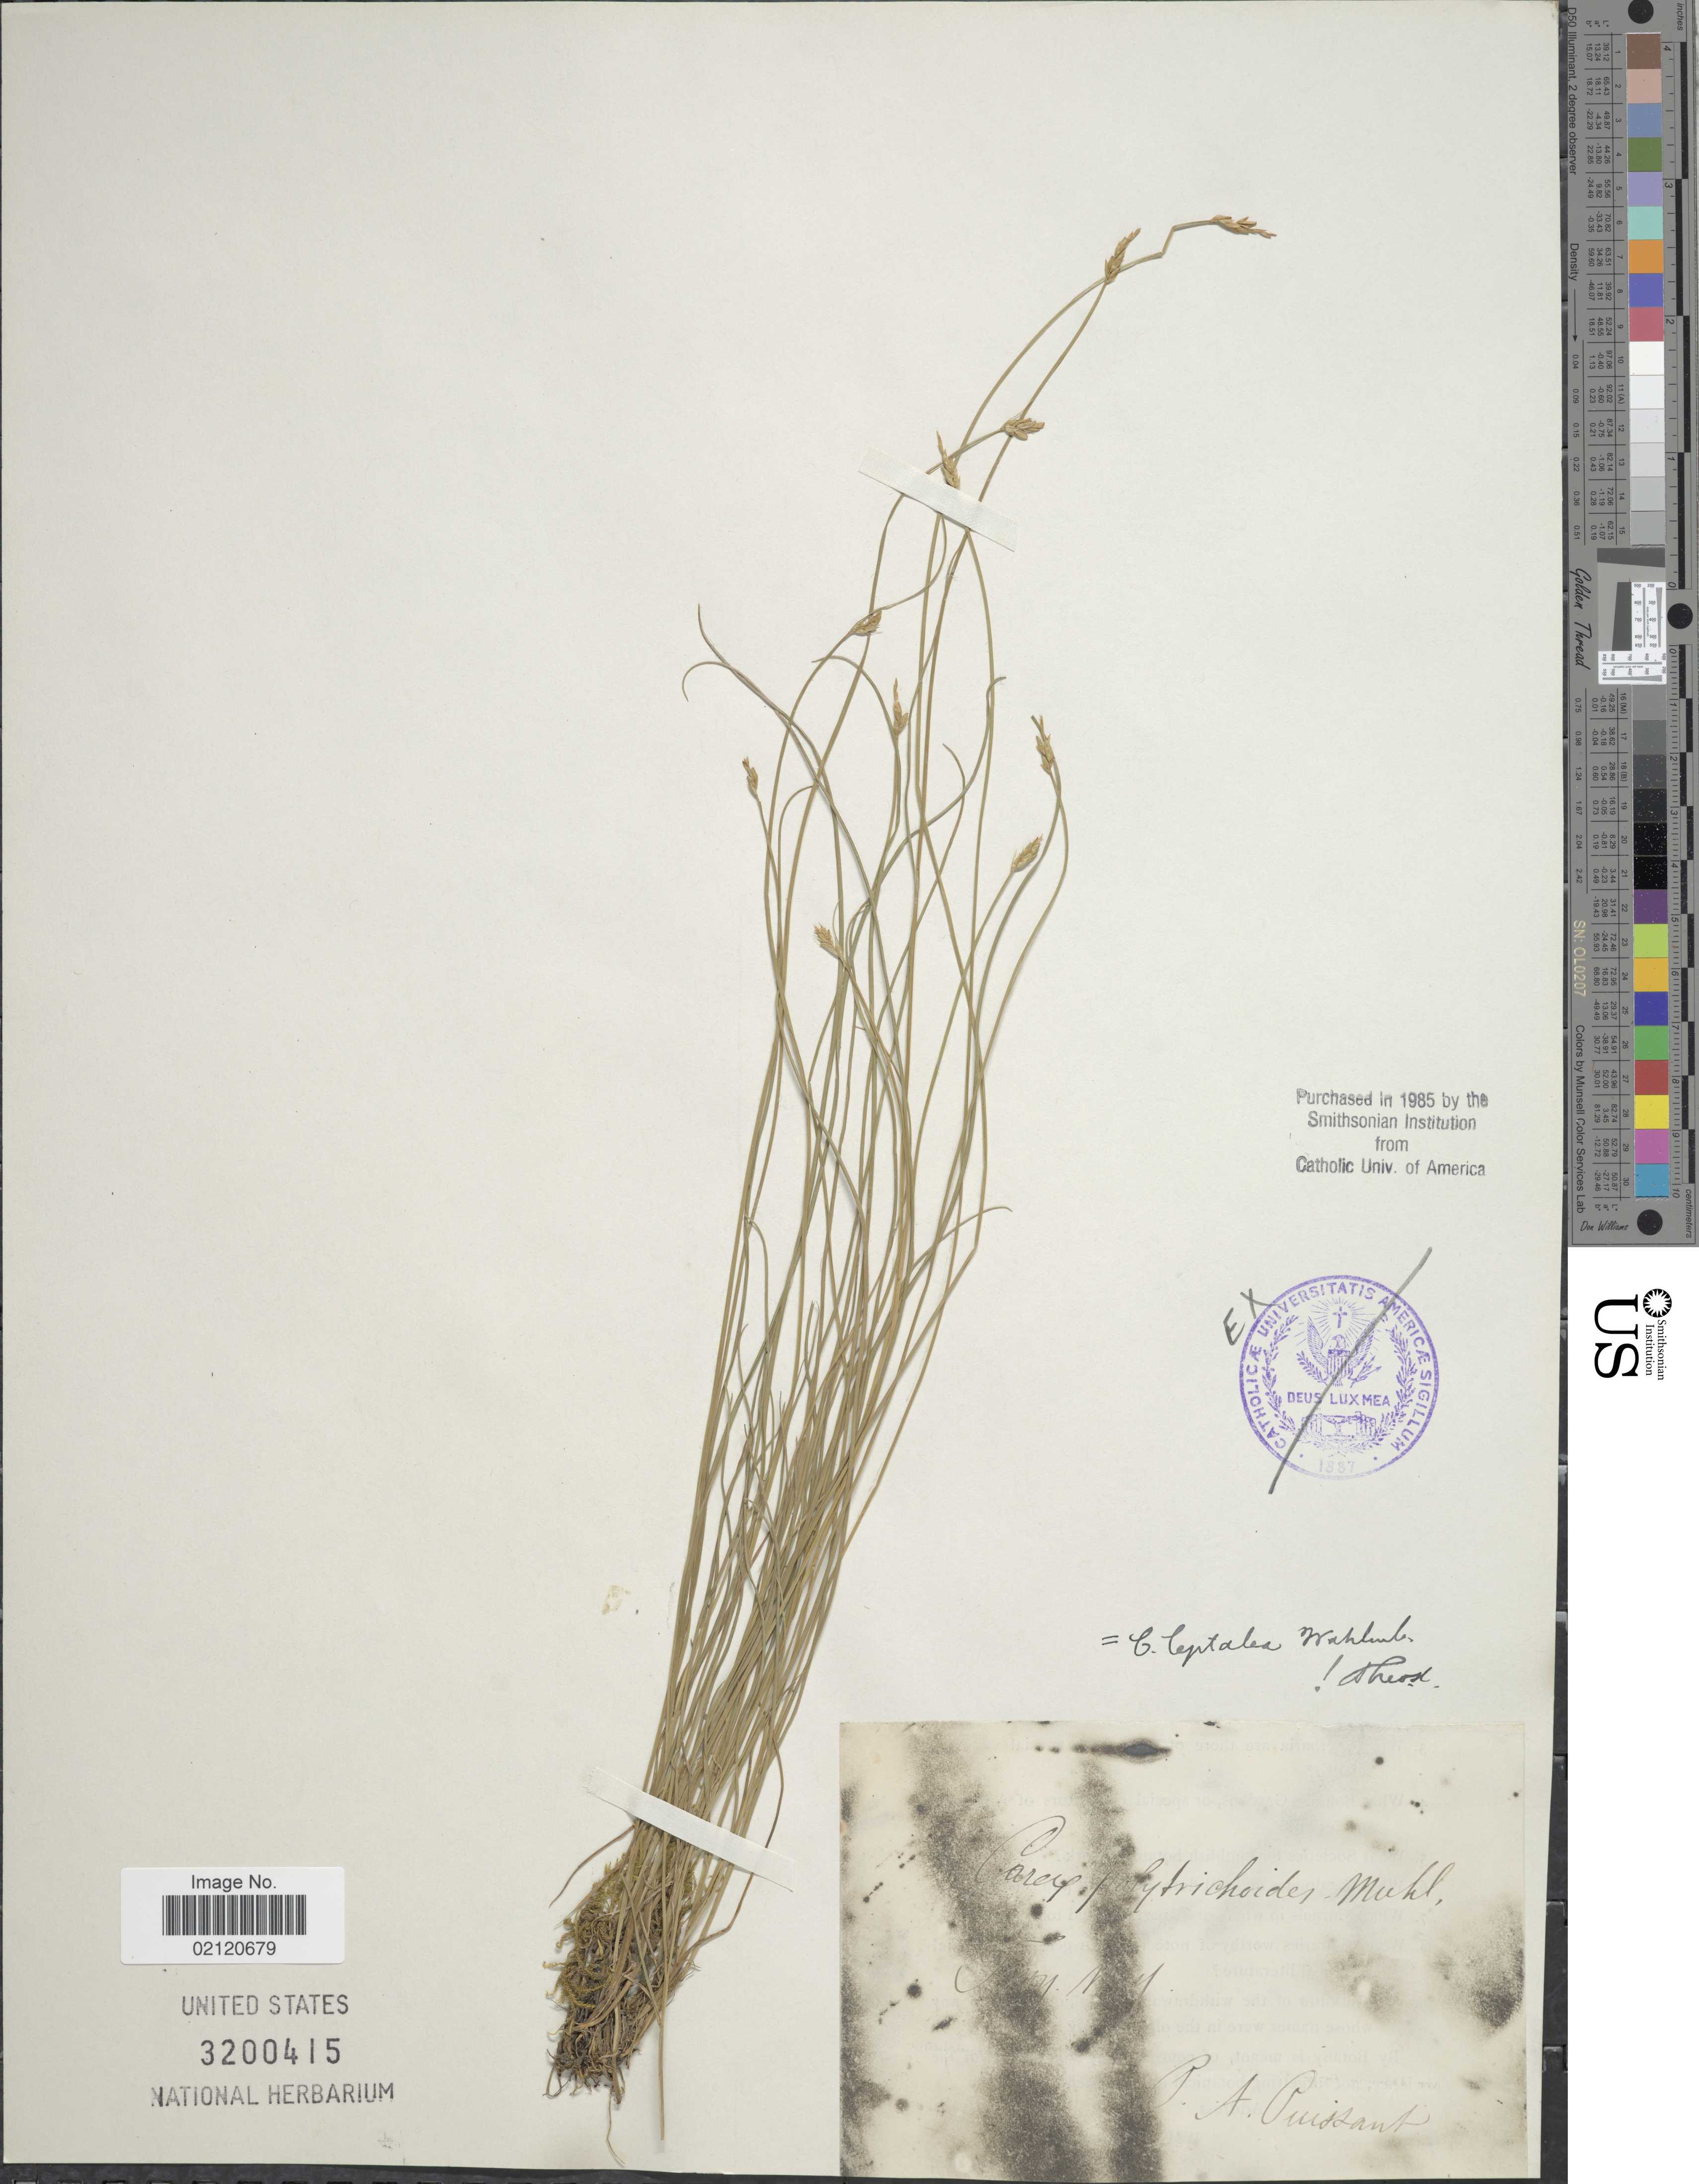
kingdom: Plantae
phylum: Tracheophyta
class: Liliopsida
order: Poales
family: Cyperaceae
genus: Carex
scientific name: Carex leptalea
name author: Wahlenb.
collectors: P. Puissant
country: United States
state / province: New York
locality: Troy.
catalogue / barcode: US 3200415